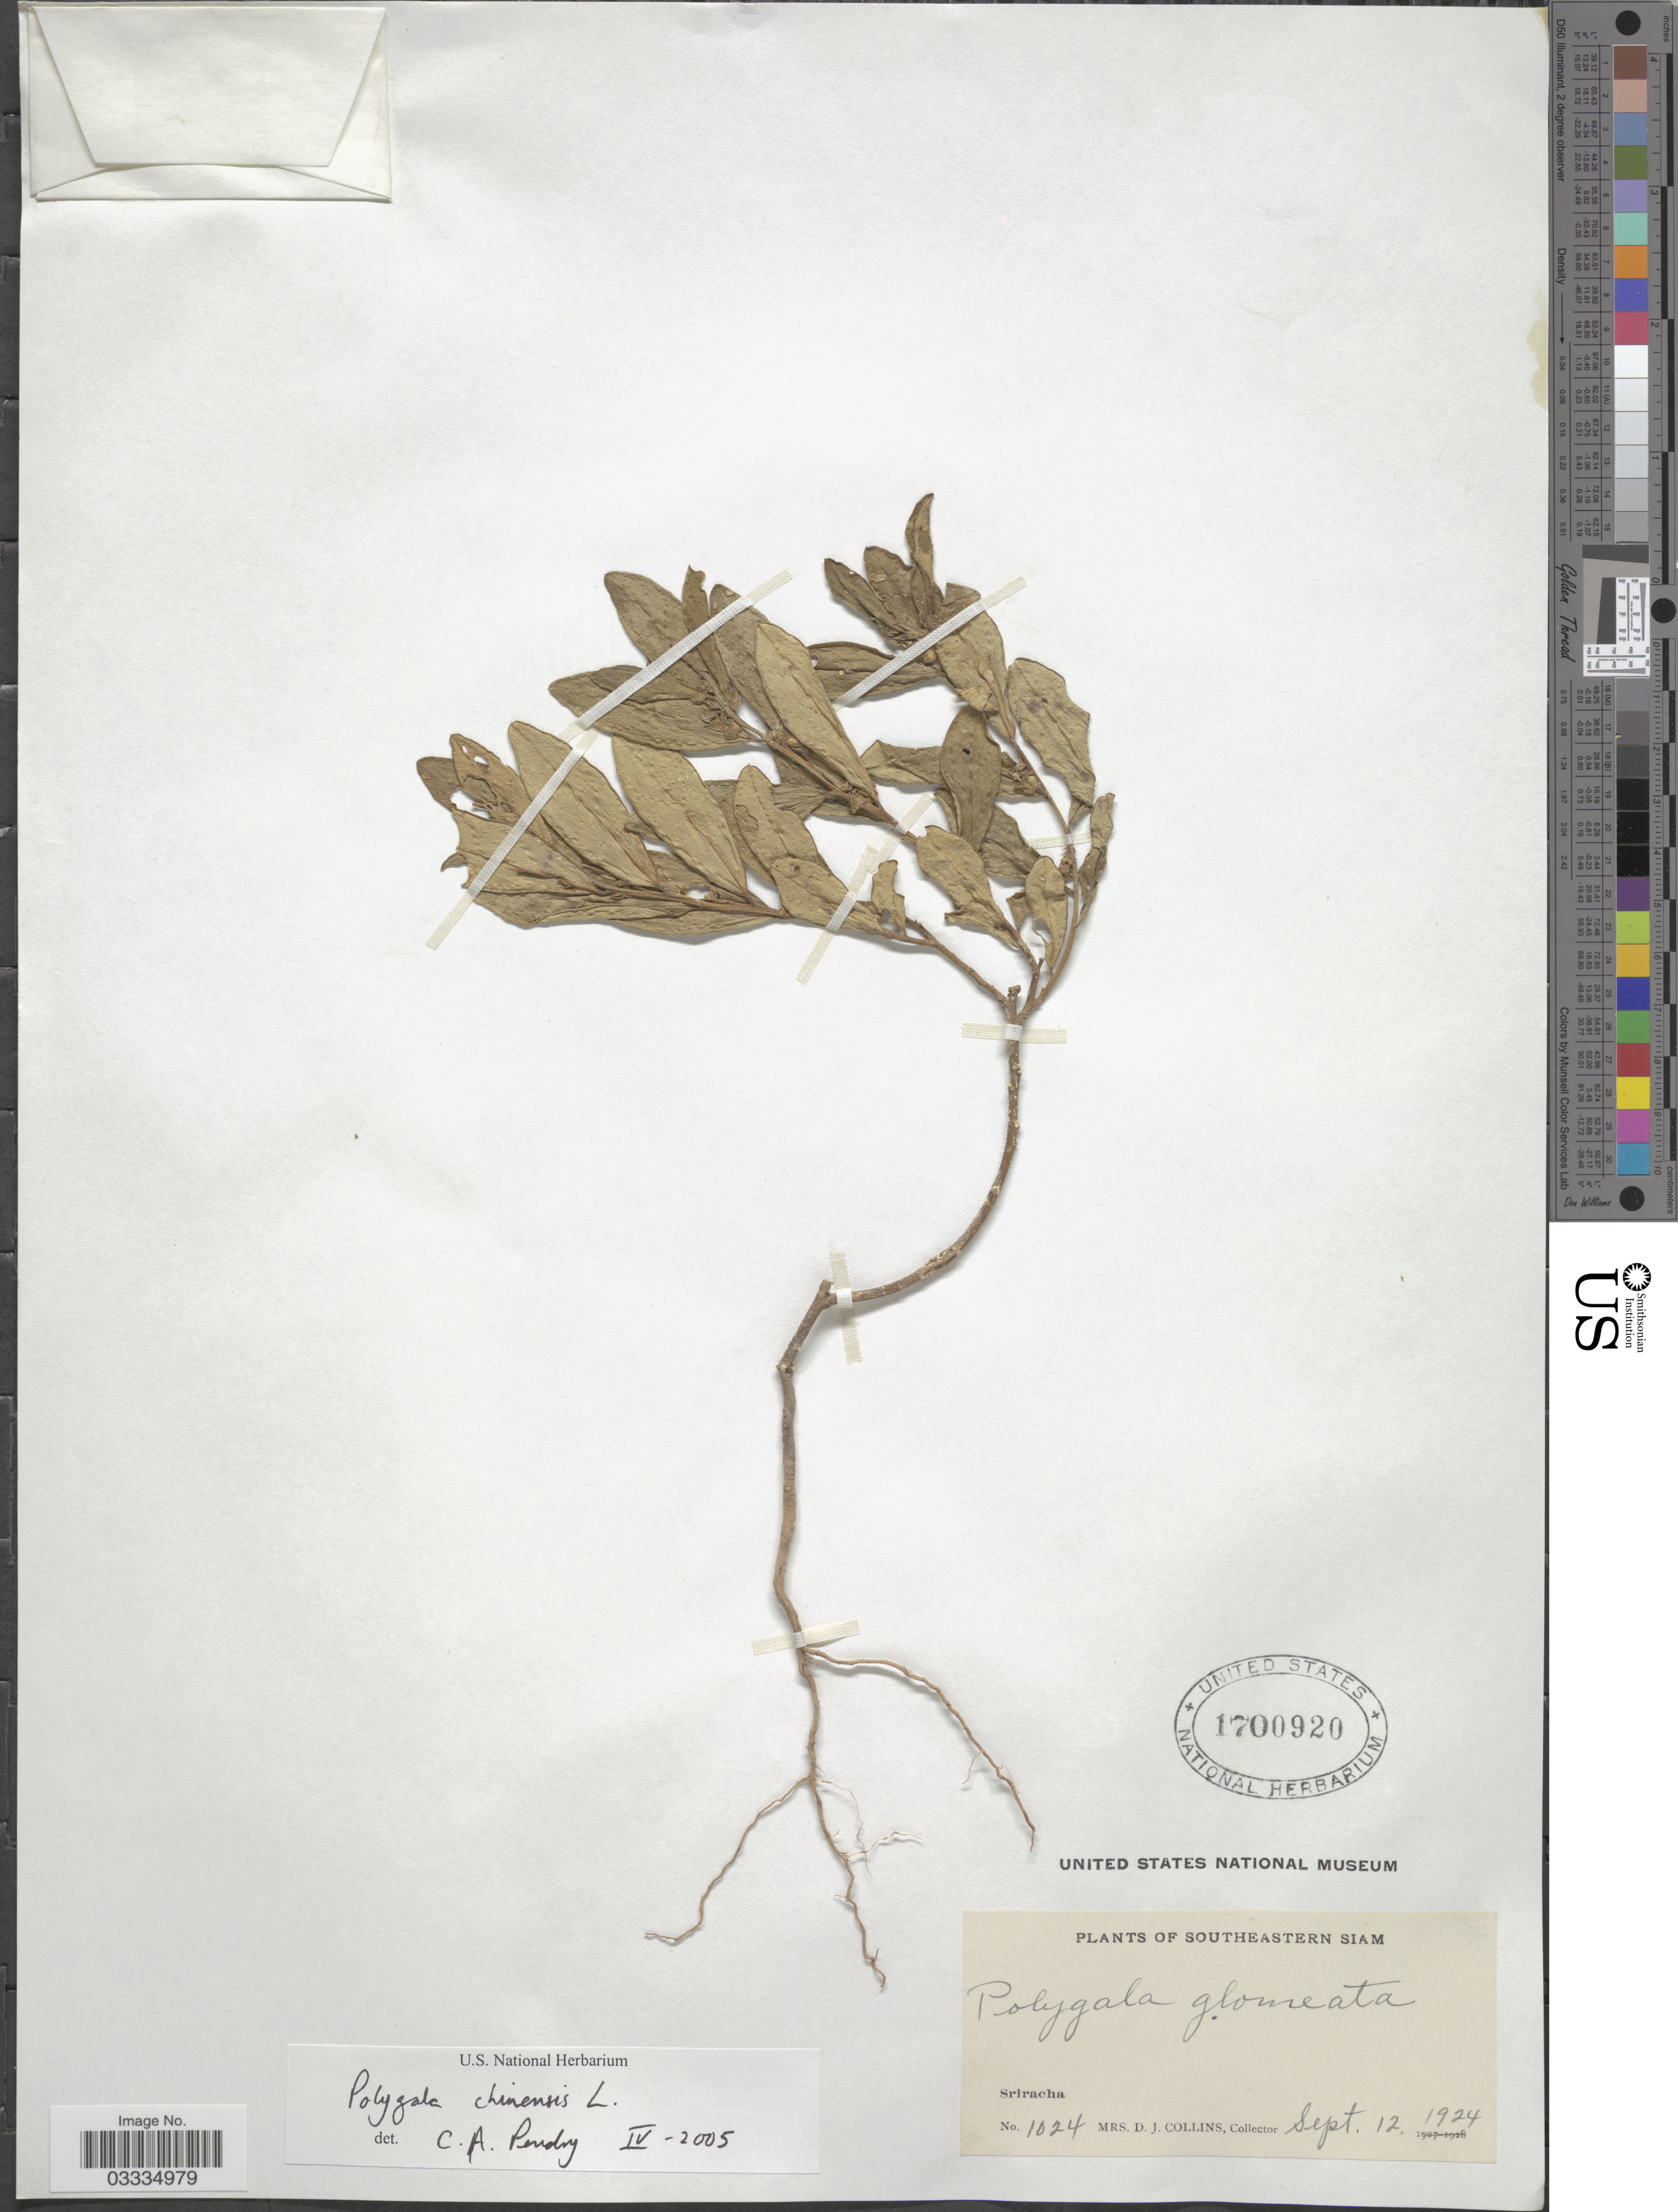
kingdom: Plantae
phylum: Tracheophyta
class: Magnoliopsida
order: Fabales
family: Polygalaceae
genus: Polygala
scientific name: Polygala chinensis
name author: L.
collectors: Mrs. D. J. Collins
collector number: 1024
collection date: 1924-09-12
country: Thailand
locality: Southeastern Siam. Sriracha.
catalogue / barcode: US 1700920